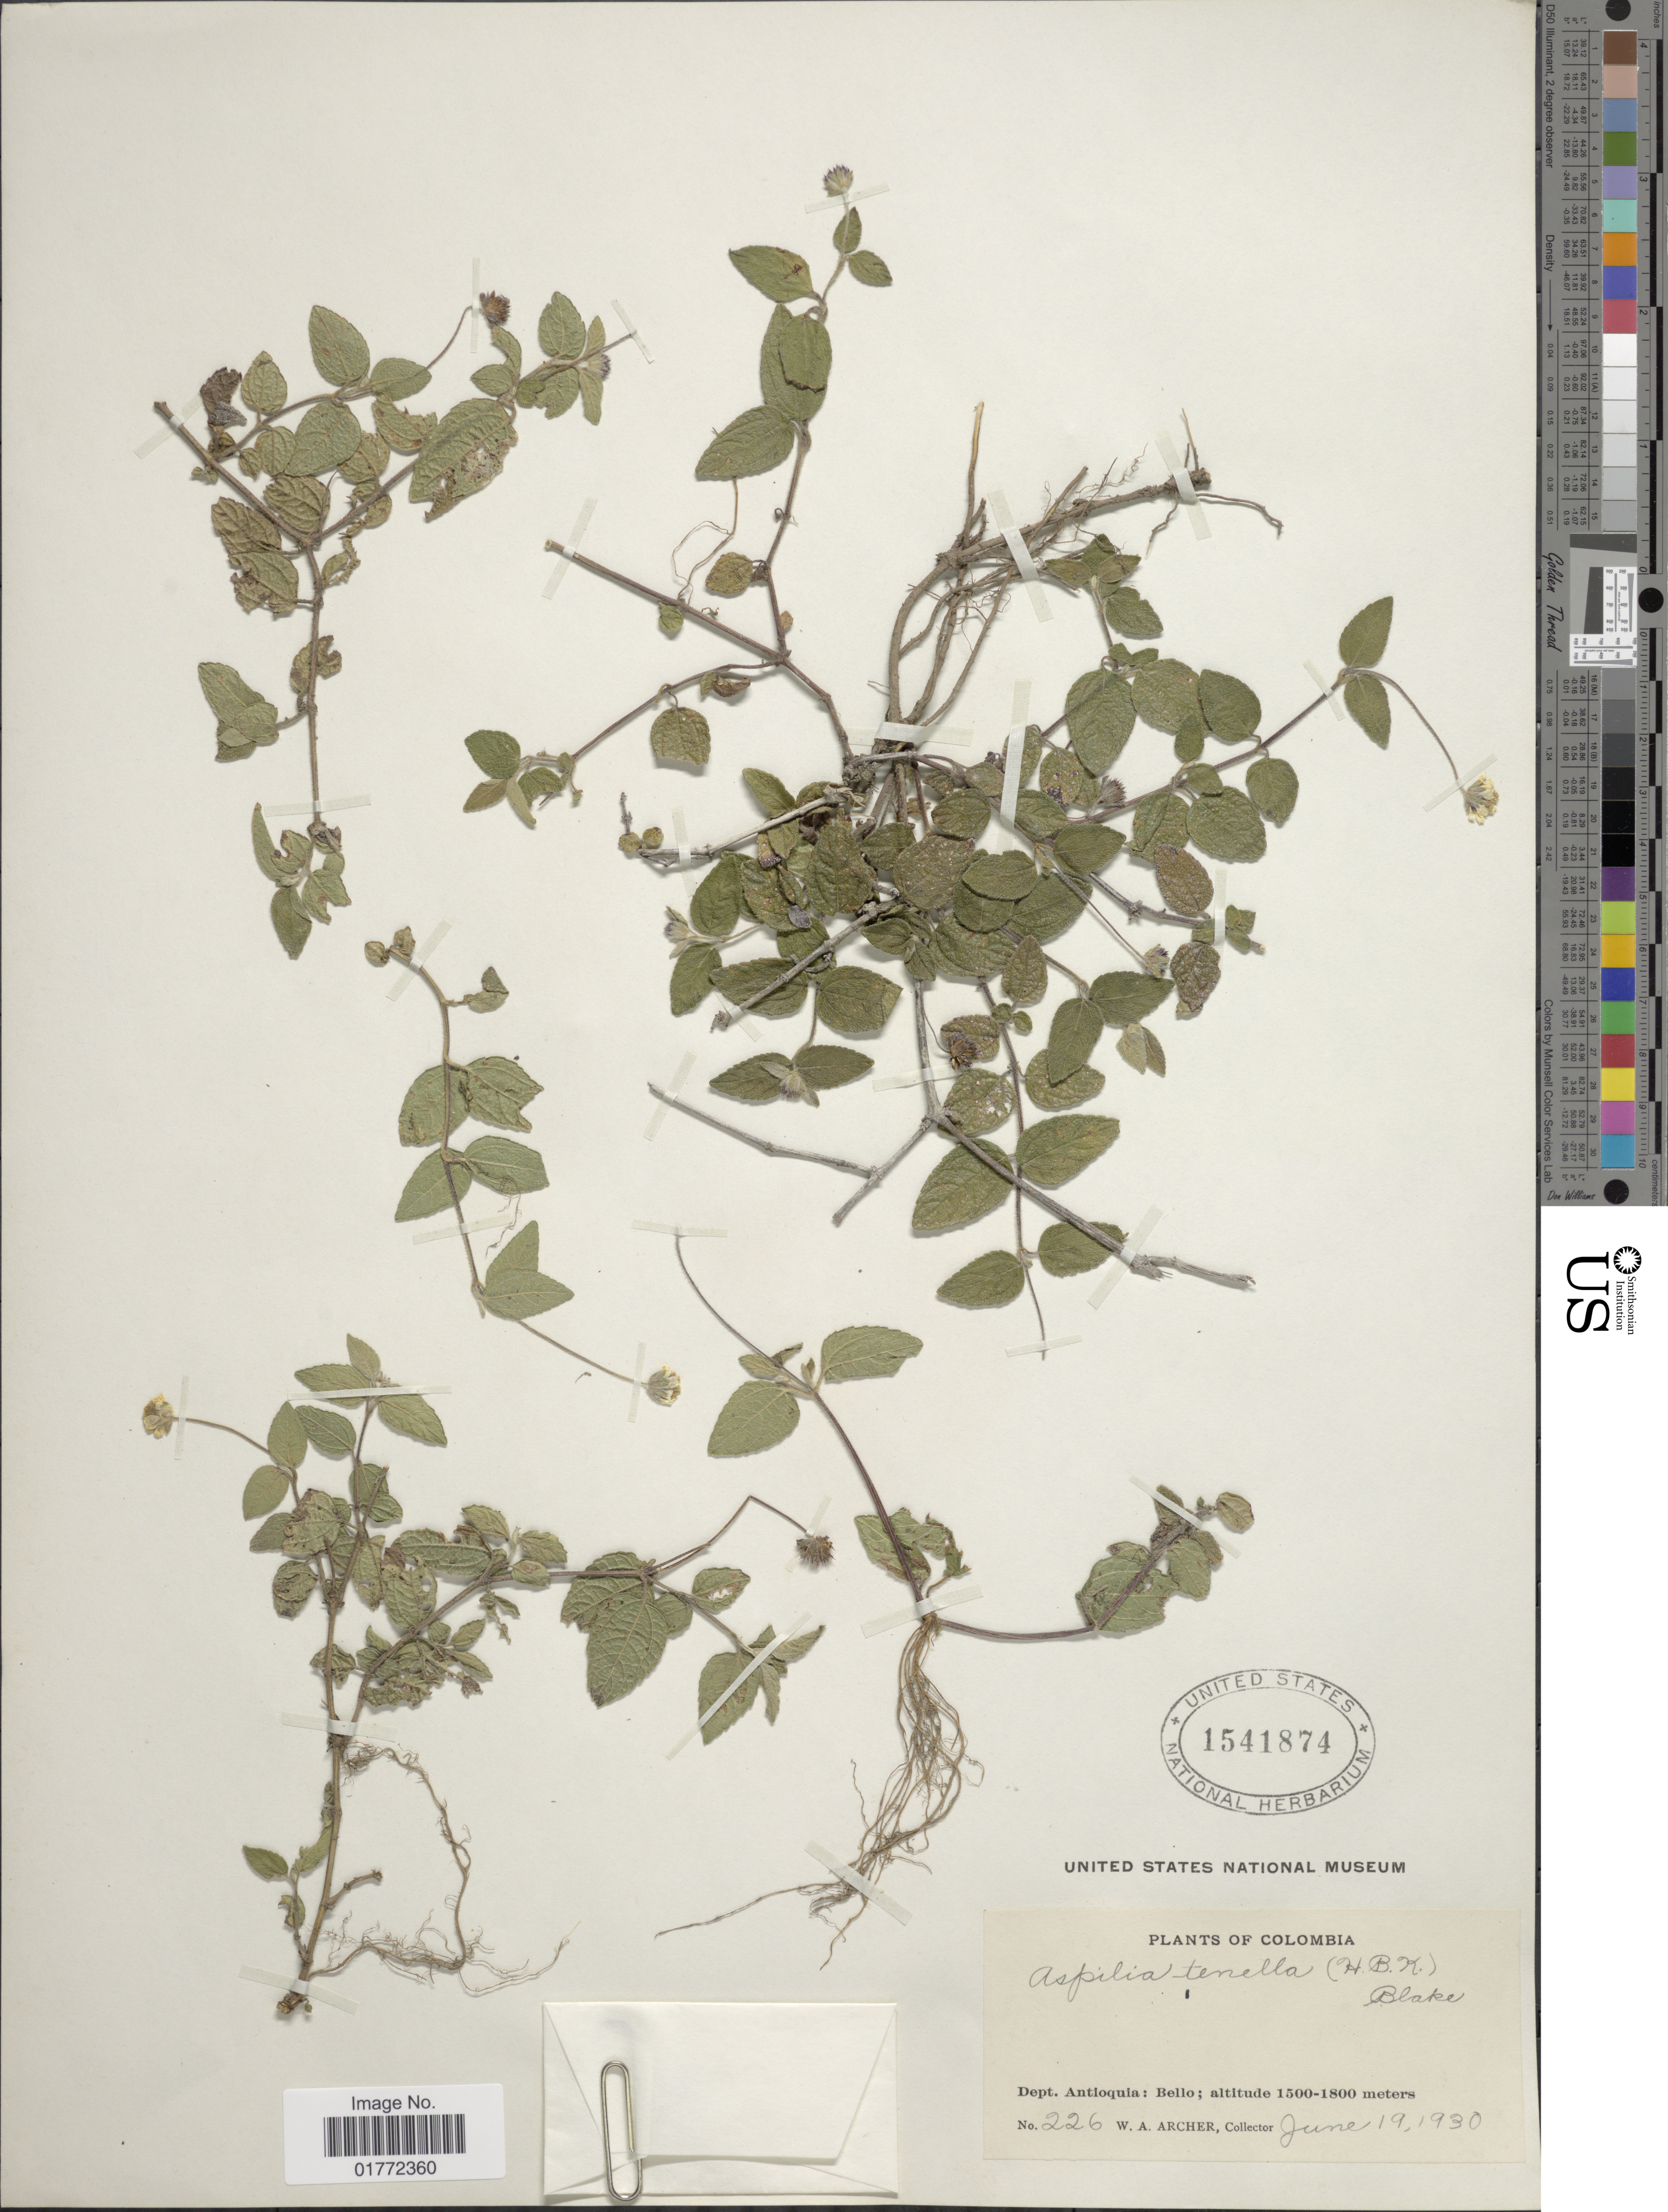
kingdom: Plantae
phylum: Tracheophyta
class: Magnoliopsida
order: Asterales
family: Asteraceae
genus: Eleutheranthera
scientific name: Eleutheranthera tenella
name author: (Kunth) H. Rob.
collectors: W. A. Archer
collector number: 226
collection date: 1930-06-19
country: Colombia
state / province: Antioquia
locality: Bello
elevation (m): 1500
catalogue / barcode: US 1541874